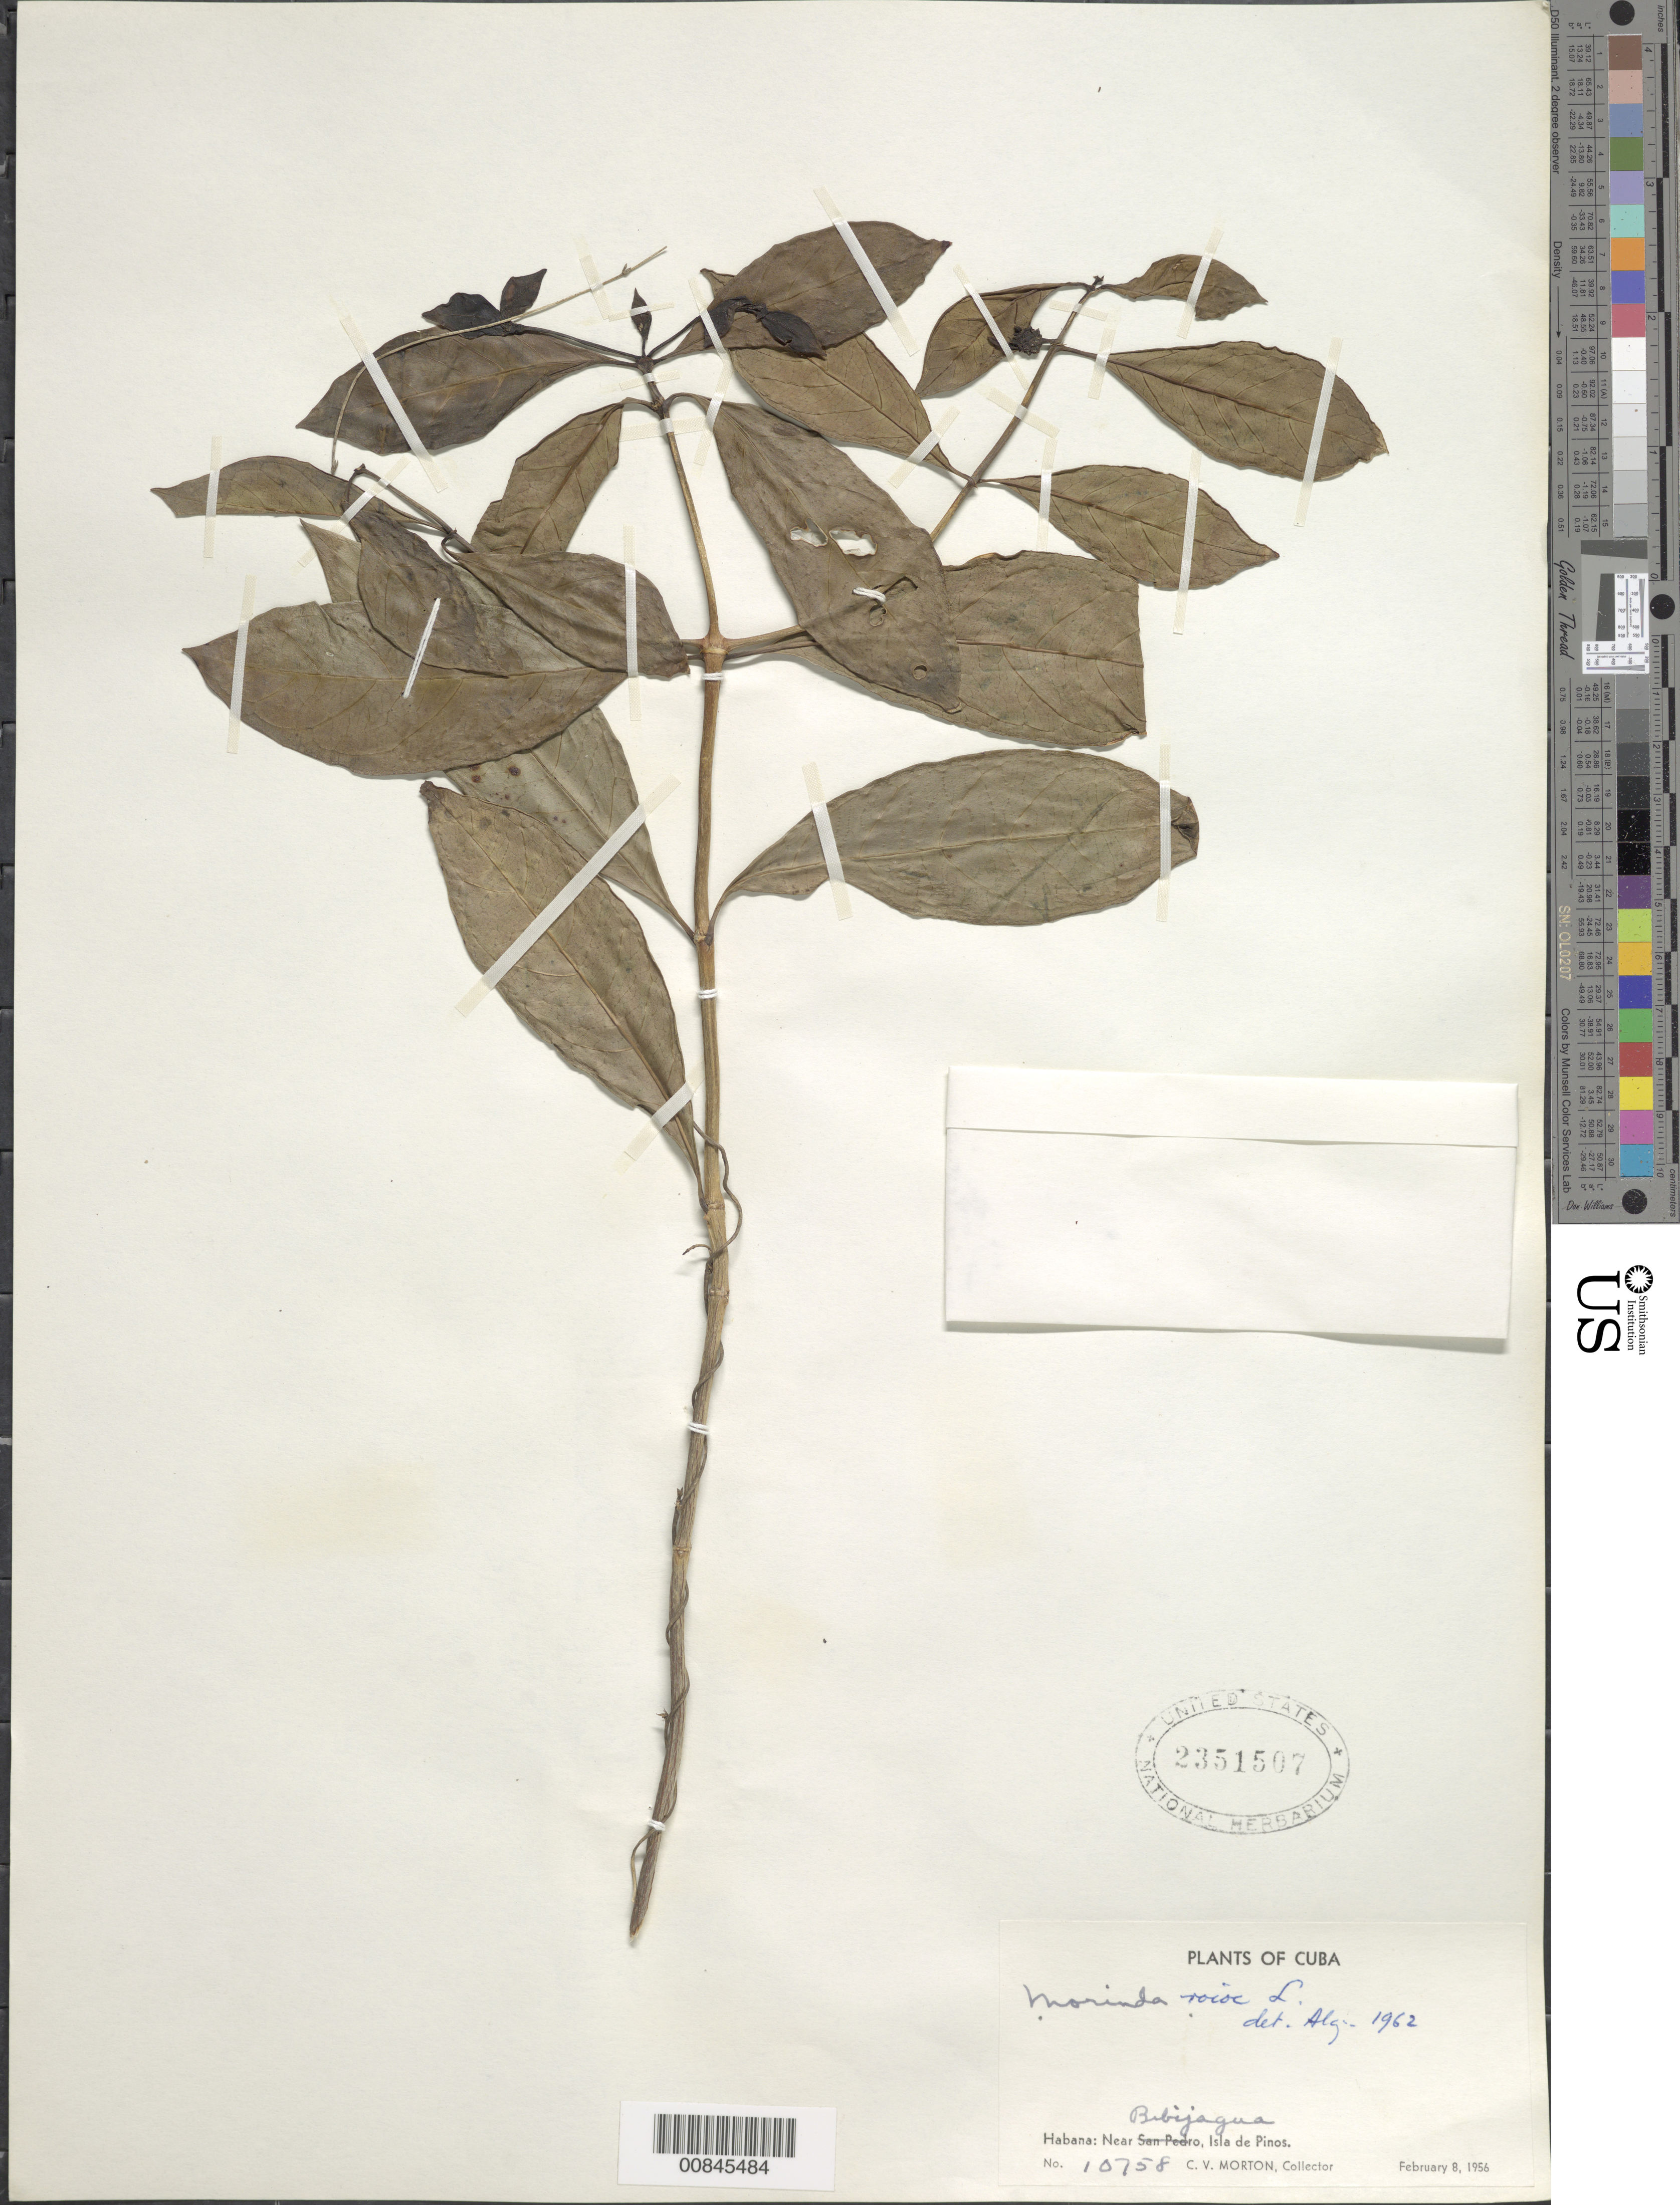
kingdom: Plantae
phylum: Tracheophyta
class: Magnoliopsida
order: Gentianales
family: Rubiaceae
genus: Morinda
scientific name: Morinda royoc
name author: L.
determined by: Liogier, Alain H.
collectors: C. V. Morton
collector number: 10758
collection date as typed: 08 Feb 1956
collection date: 1956-02-08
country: Cuba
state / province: Isla de La Juventud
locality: Habana: Near Bibijagua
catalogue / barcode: US 2351507